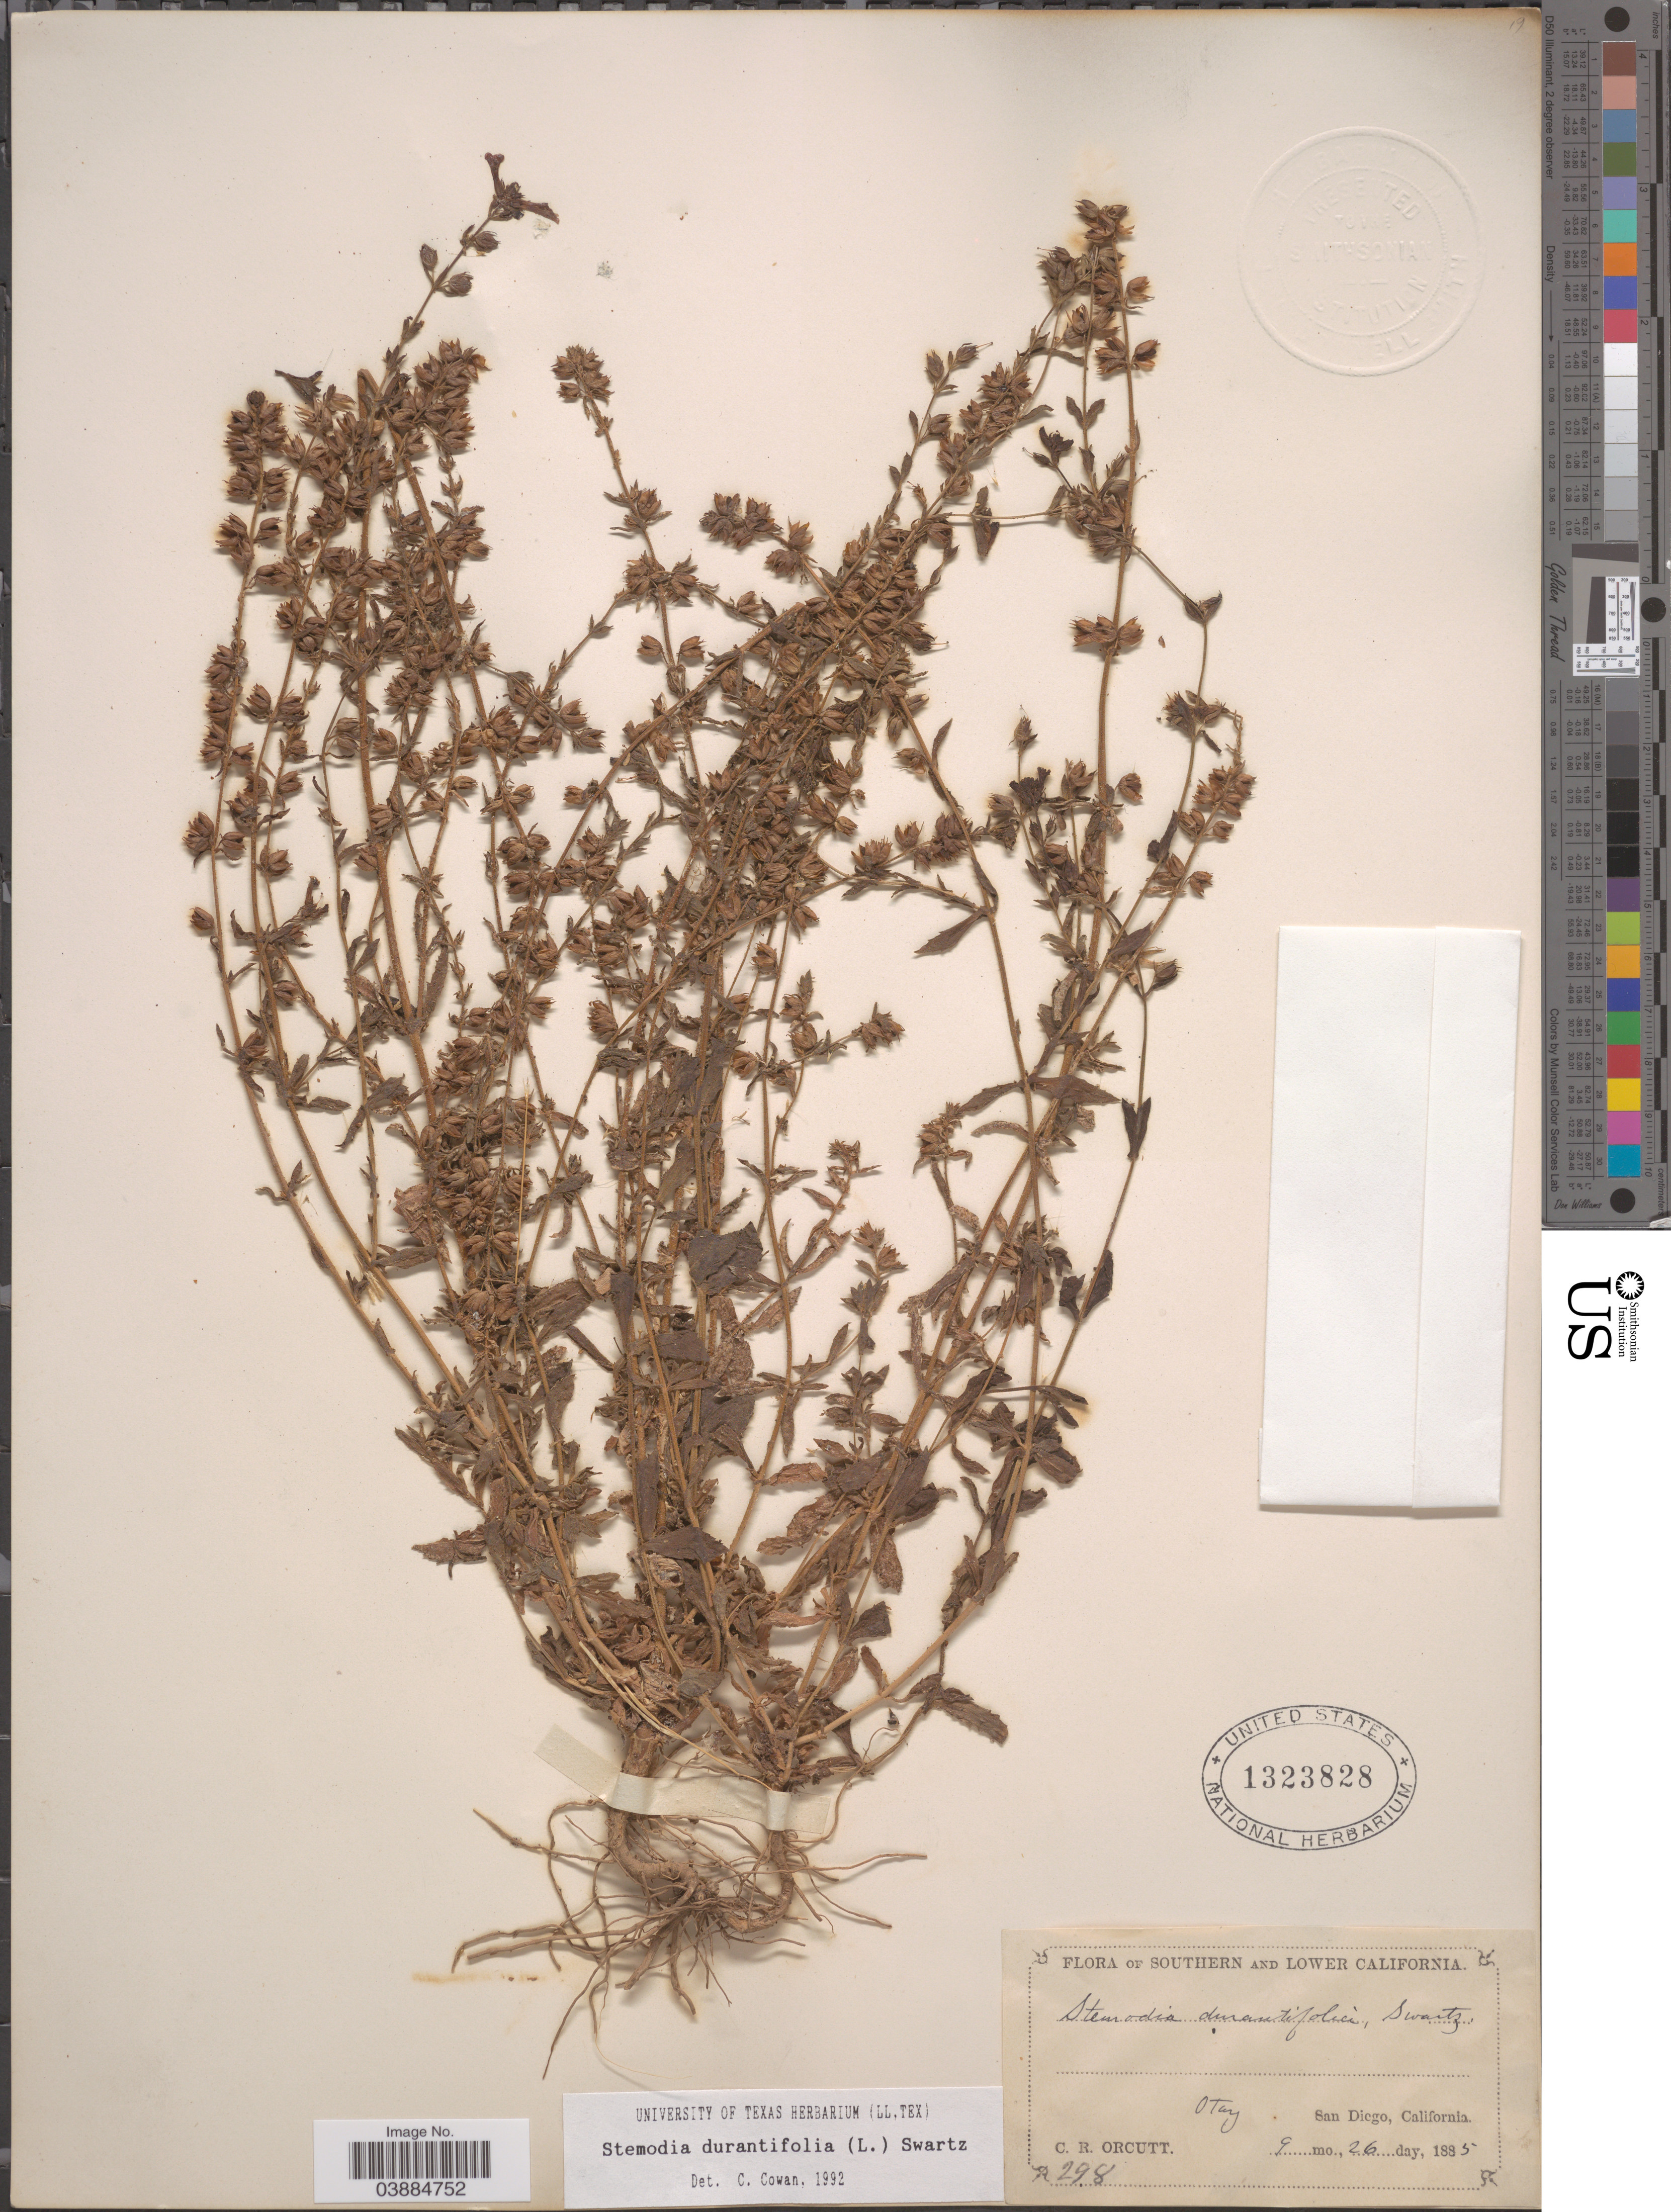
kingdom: Plantae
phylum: Tracheophyta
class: Magnoliopsida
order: Lamiales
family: Plantaginaceae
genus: Stemodia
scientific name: Stemodia durantifolia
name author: (L.) Sw.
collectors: C. R. Orcutt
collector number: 298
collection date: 1885-09-26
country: United States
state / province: California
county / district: San Diego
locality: Southern California. San Diego. Otay.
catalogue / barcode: US 1323828